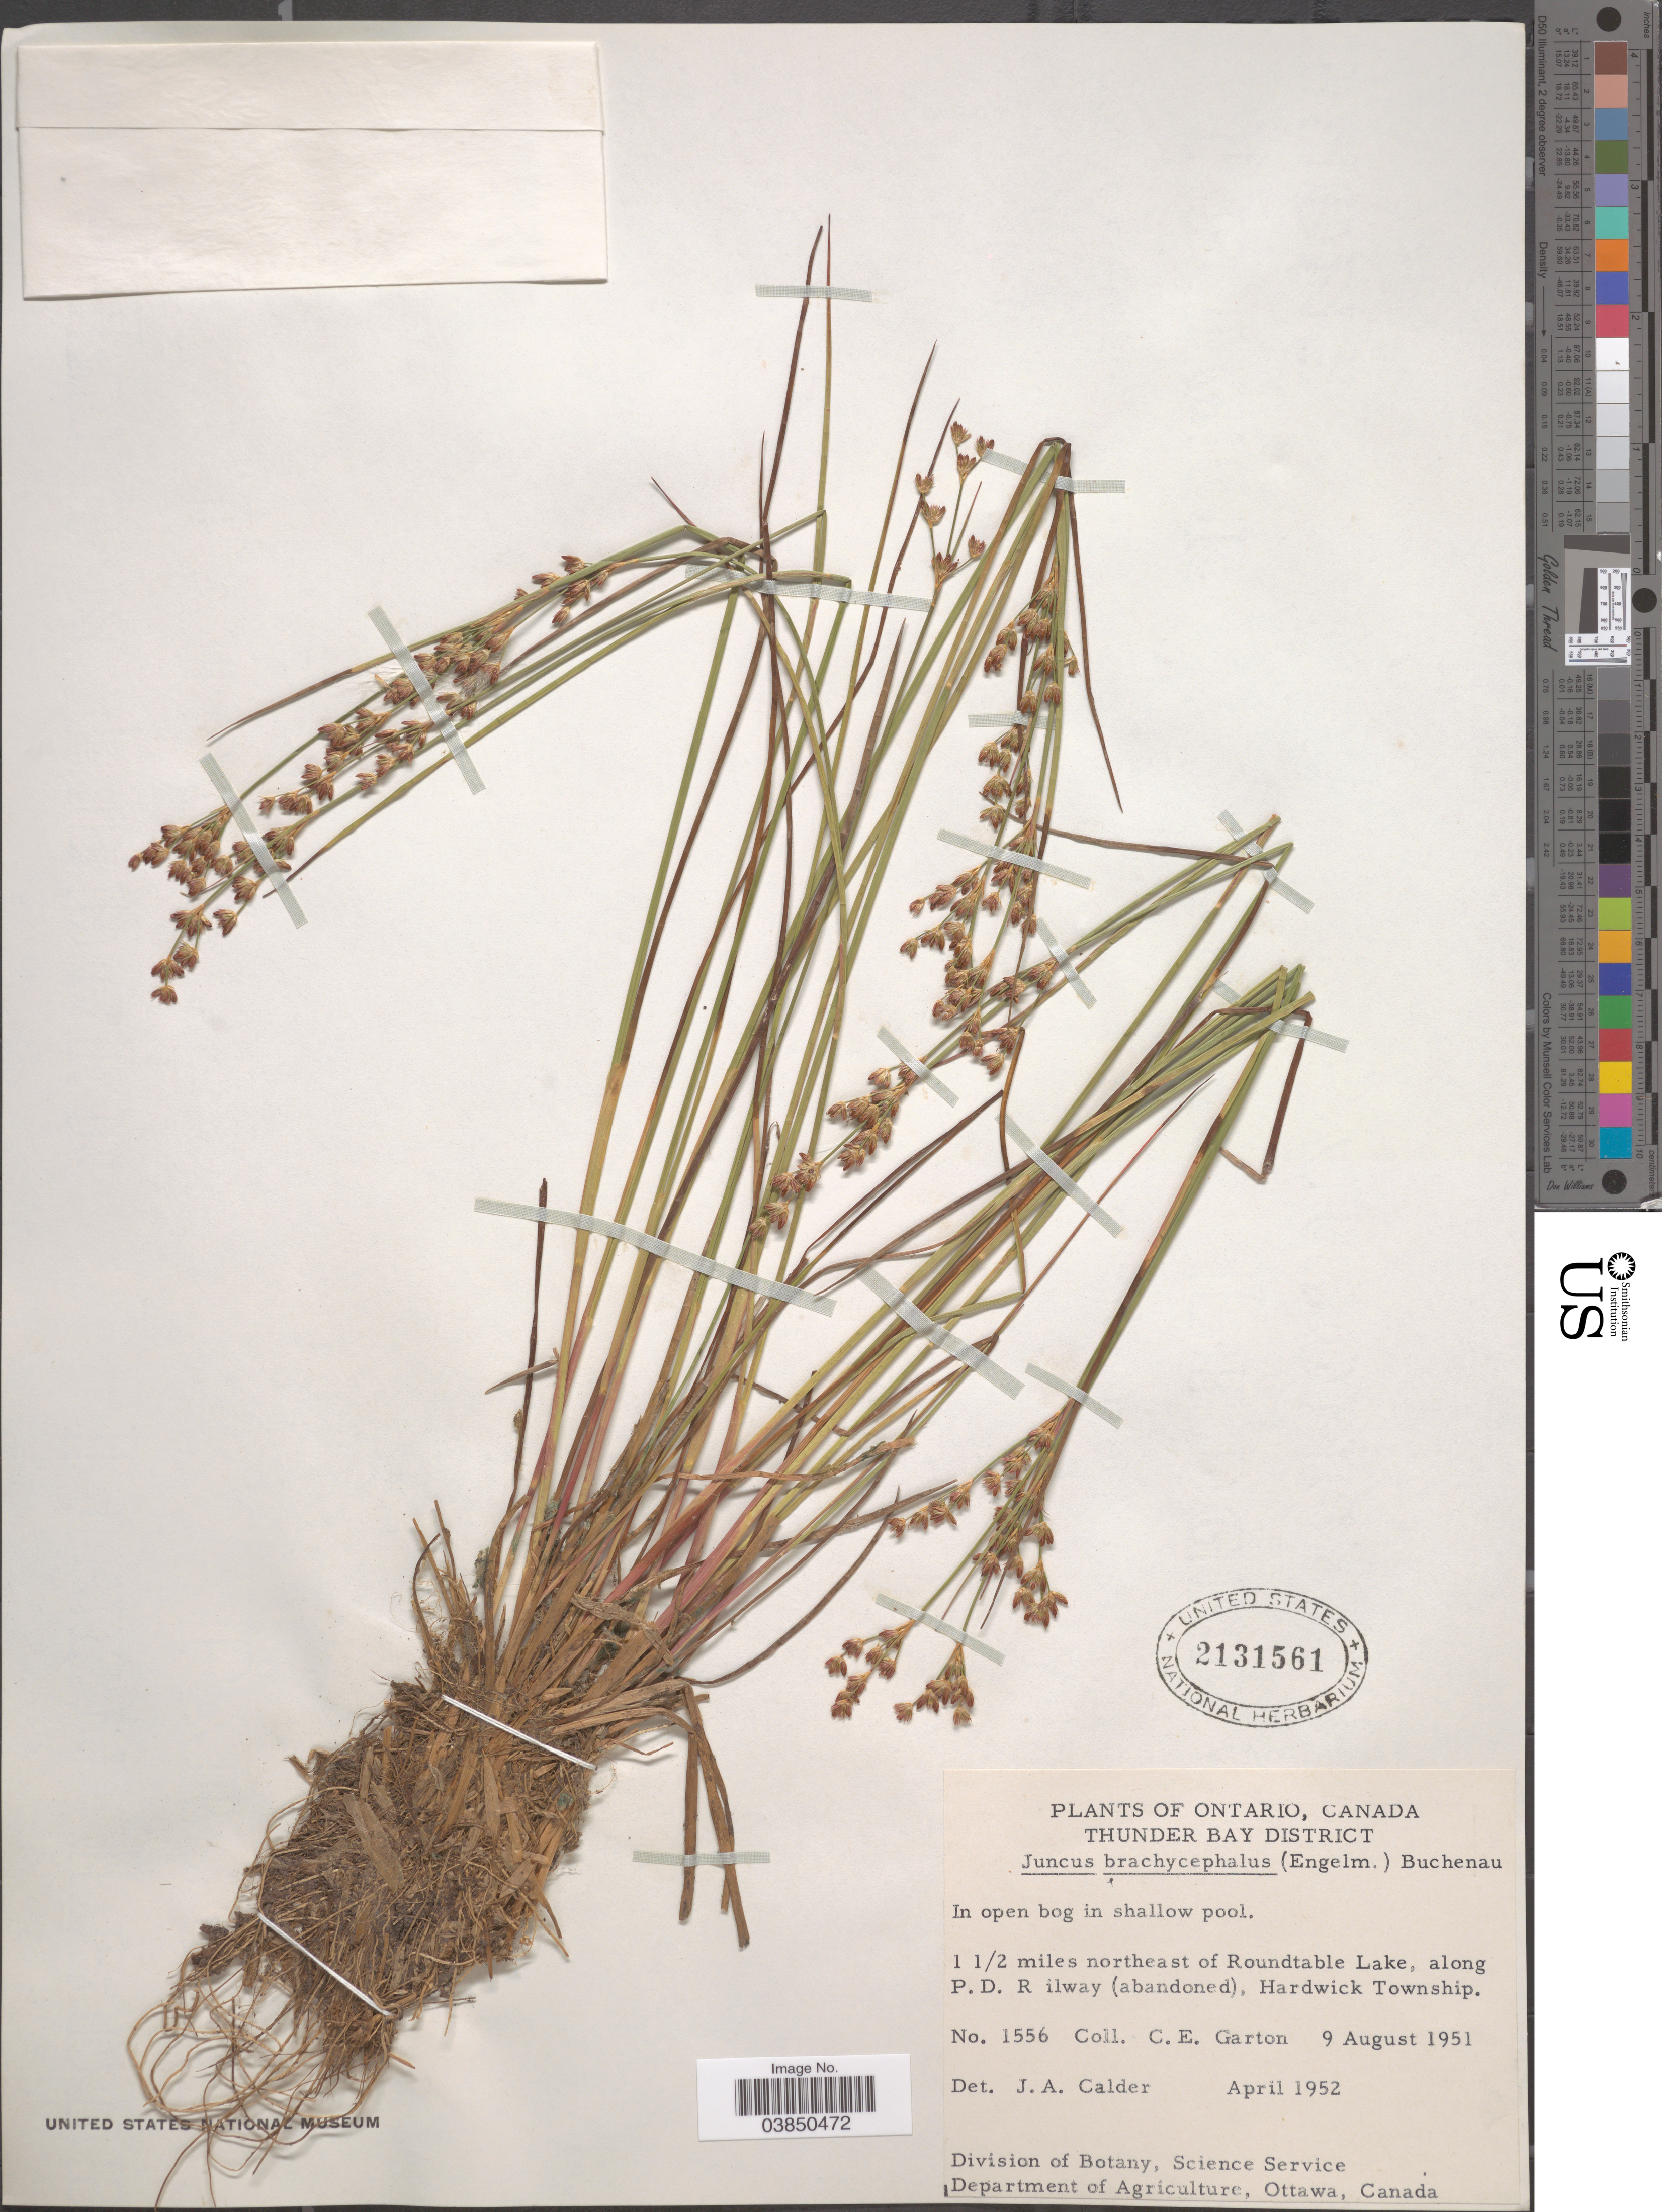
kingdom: Plantae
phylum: Tracheophyta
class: Liliopsida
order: Poales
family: Juncaceae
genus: Juncus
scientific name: Juncus brachycephalus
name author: (Engelm.) Buchenau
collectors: C. E. Garton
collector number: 1556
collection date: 1951-08-09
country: Canada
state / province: Ontario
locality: Thunder Bay District. 1½ mioles northeast of Roundtable Lake, along P.D. Railway (abandoned), Hardwick Township.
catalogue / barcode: US 2131561